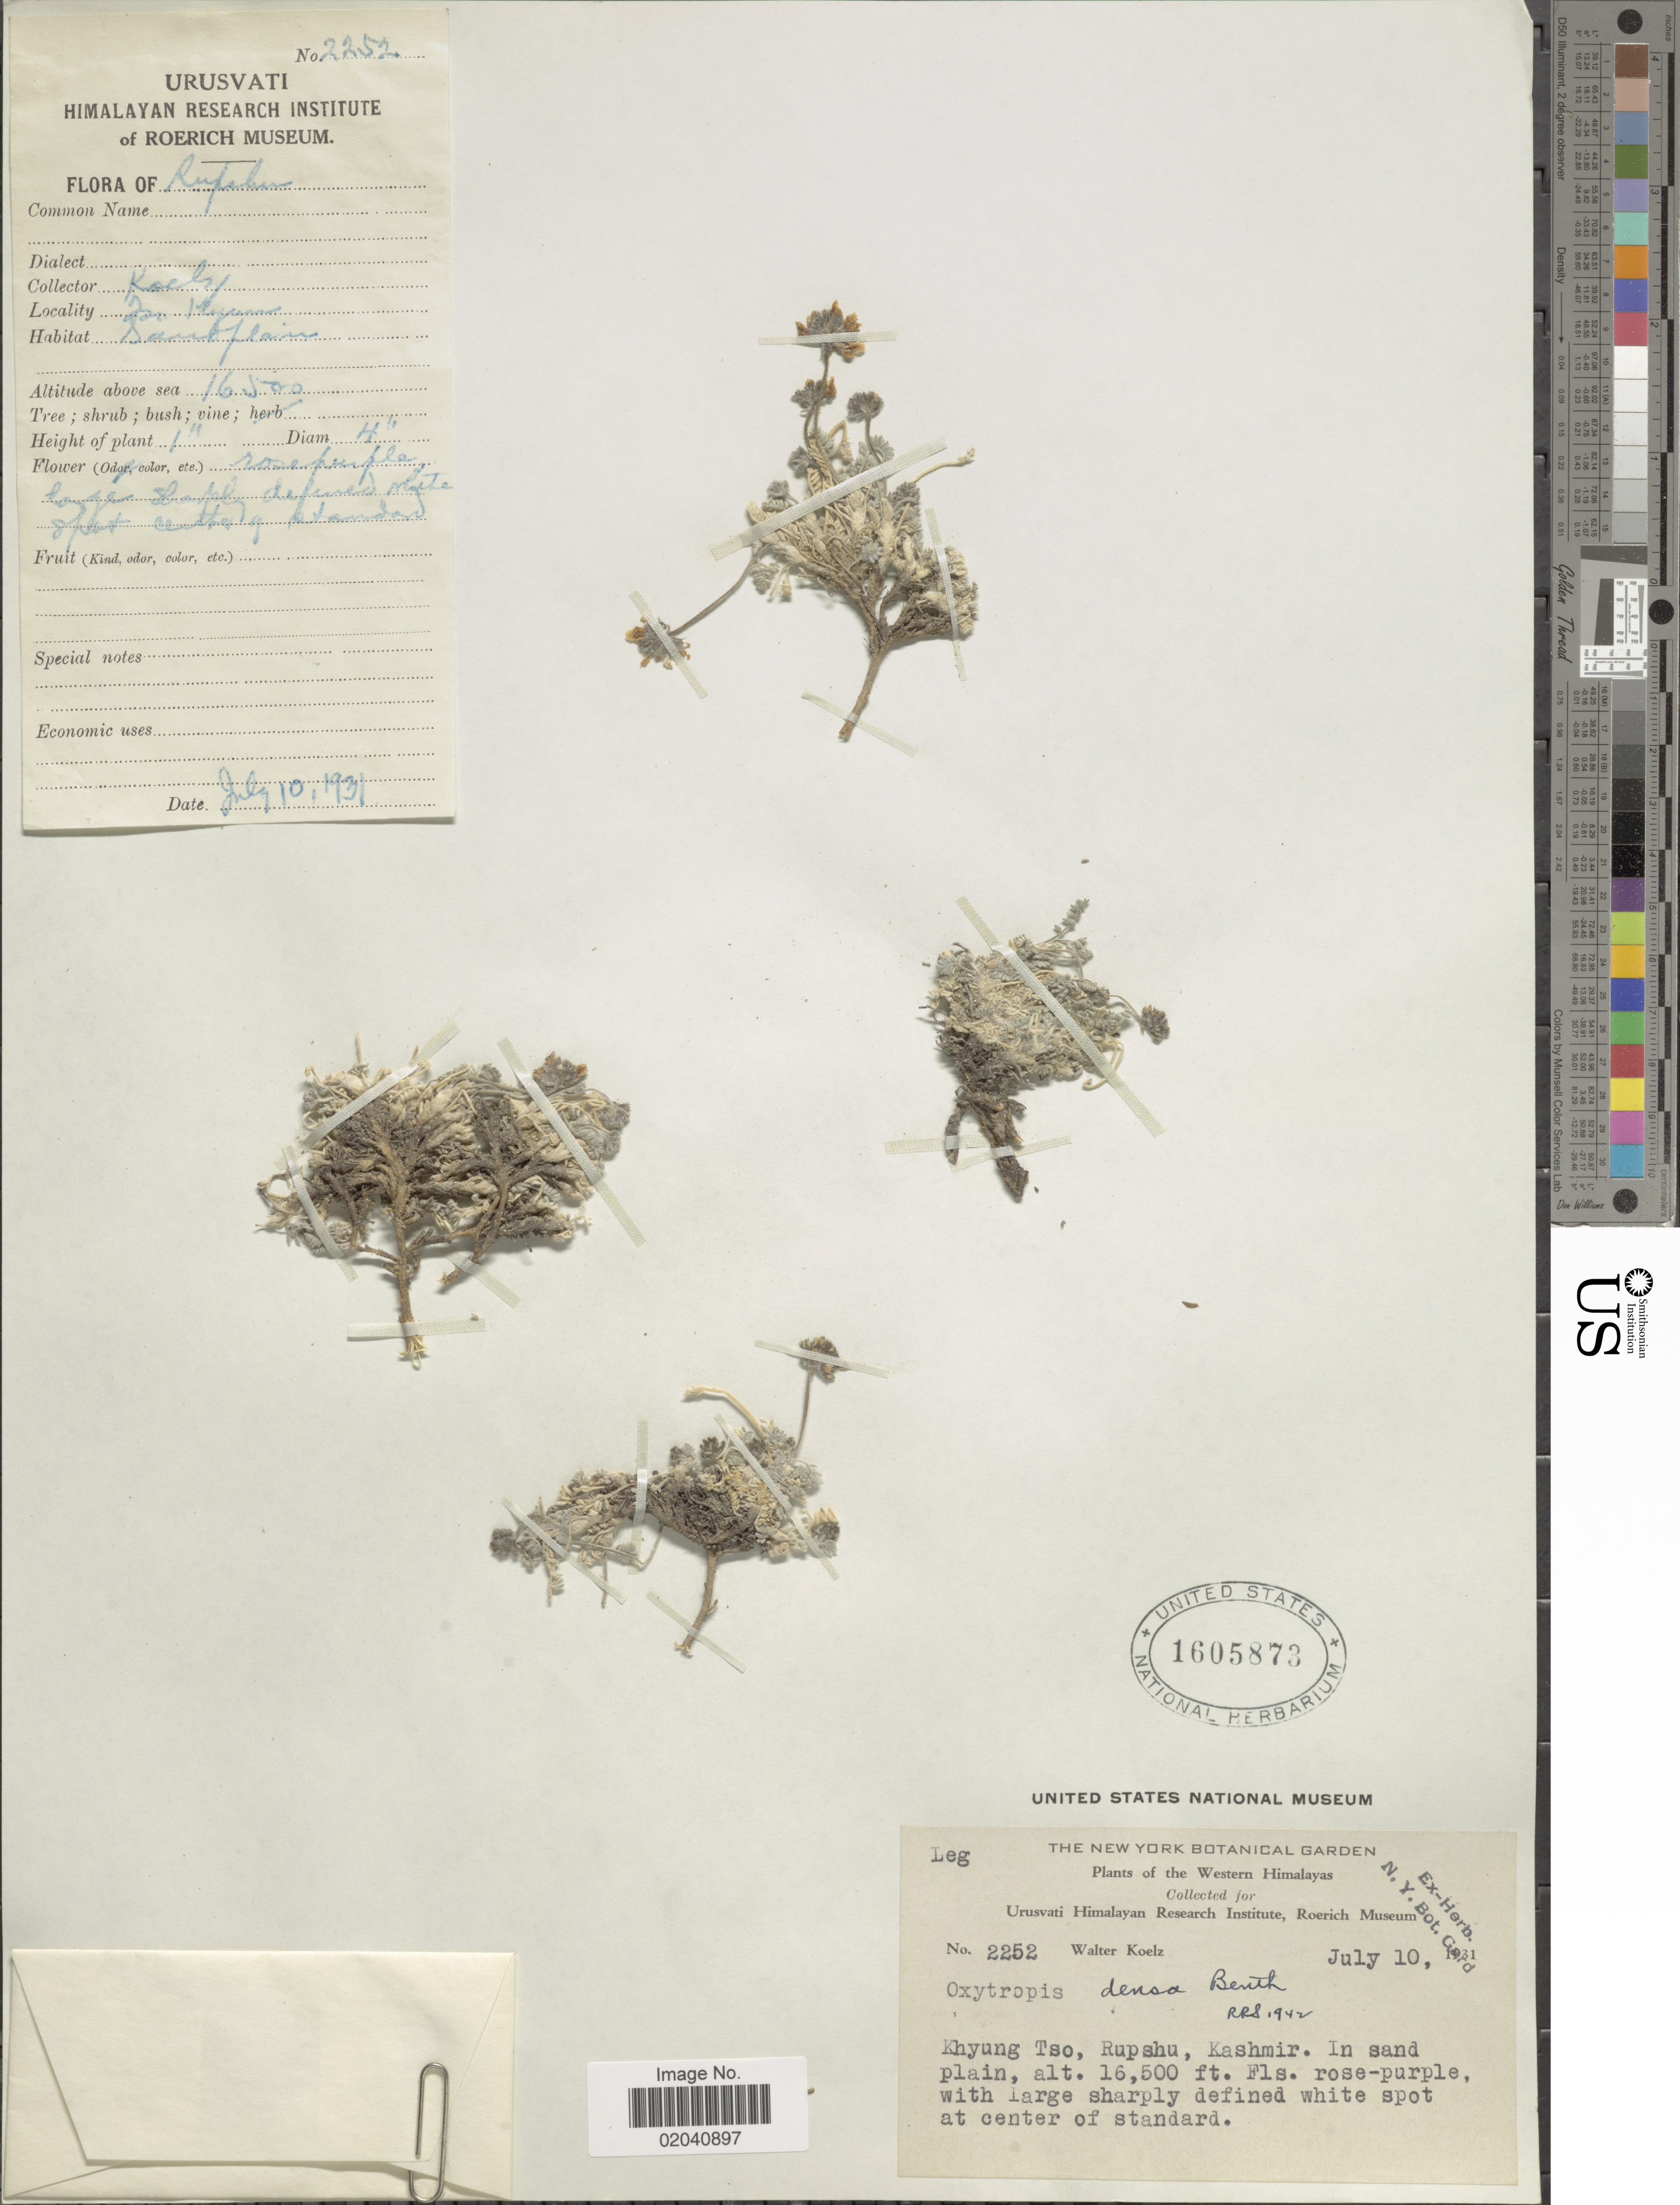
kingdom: Plantae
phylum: Tracheophyta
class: Magnoliopsida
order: Fabales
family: Fabaceae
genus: Oxytropis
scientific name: Oxytropis densa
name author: Bunge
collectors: W. N. Koelz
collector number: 2252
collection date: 1931-07-10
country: India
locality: Western Himalayas, Khyung Tso, Rupshu, Kashmir. In sand plain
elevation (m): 5029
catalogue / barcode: US 1605873